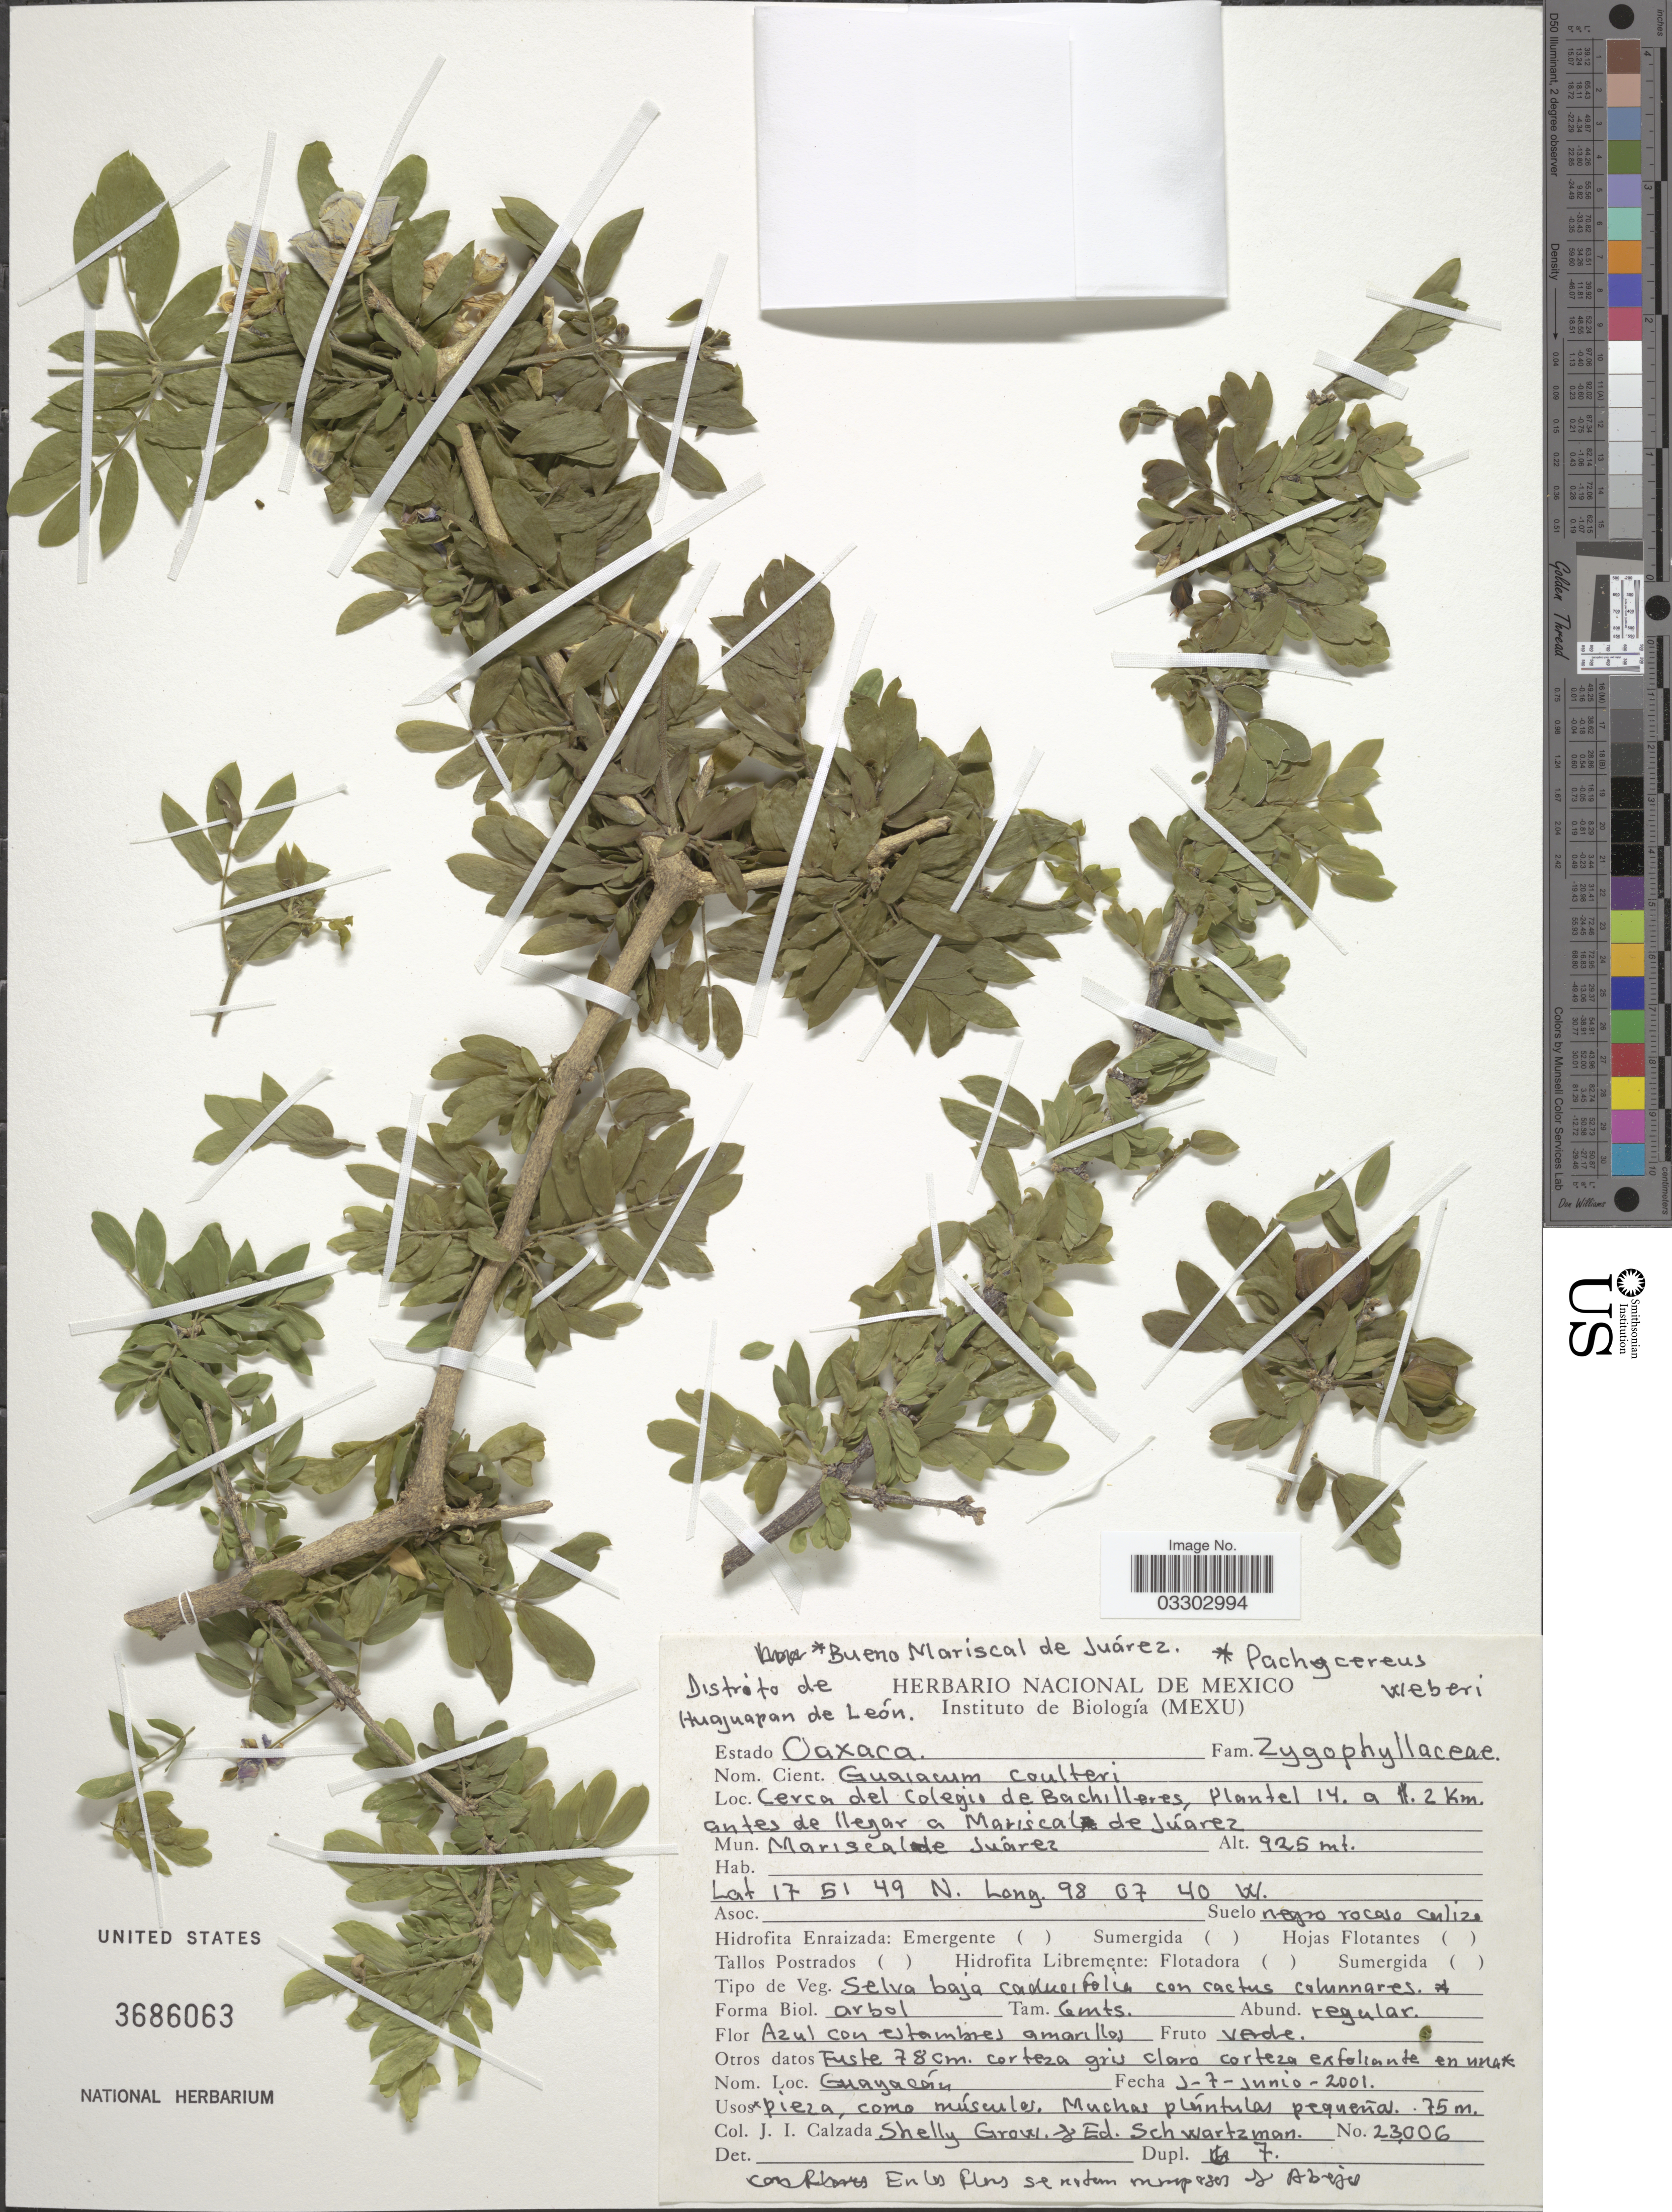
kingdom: Plantae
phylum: Tracheophyta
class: Magnoliopsida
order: Zygophyllales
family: Zygophyllaceae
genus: Guaiacum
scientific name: Guaiacum coulteri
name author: A. Gray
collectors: J. I. Calzada, S. Grow & E. Schwartzman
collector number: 23006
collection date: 2001-06-03/2001-06-07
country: Mexico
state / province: Oaxaca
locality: Distrito de Huajuapan de León. Bueno Maríscal de Juárez. Cerca del Colegio de Bachilleres, Plantel 14. a 1.2 [interpreted] Km. antes de llegar a Mariscal de Júarez. Mun. Mariscal de Juárez.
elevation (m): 925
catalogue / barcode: US 3686063